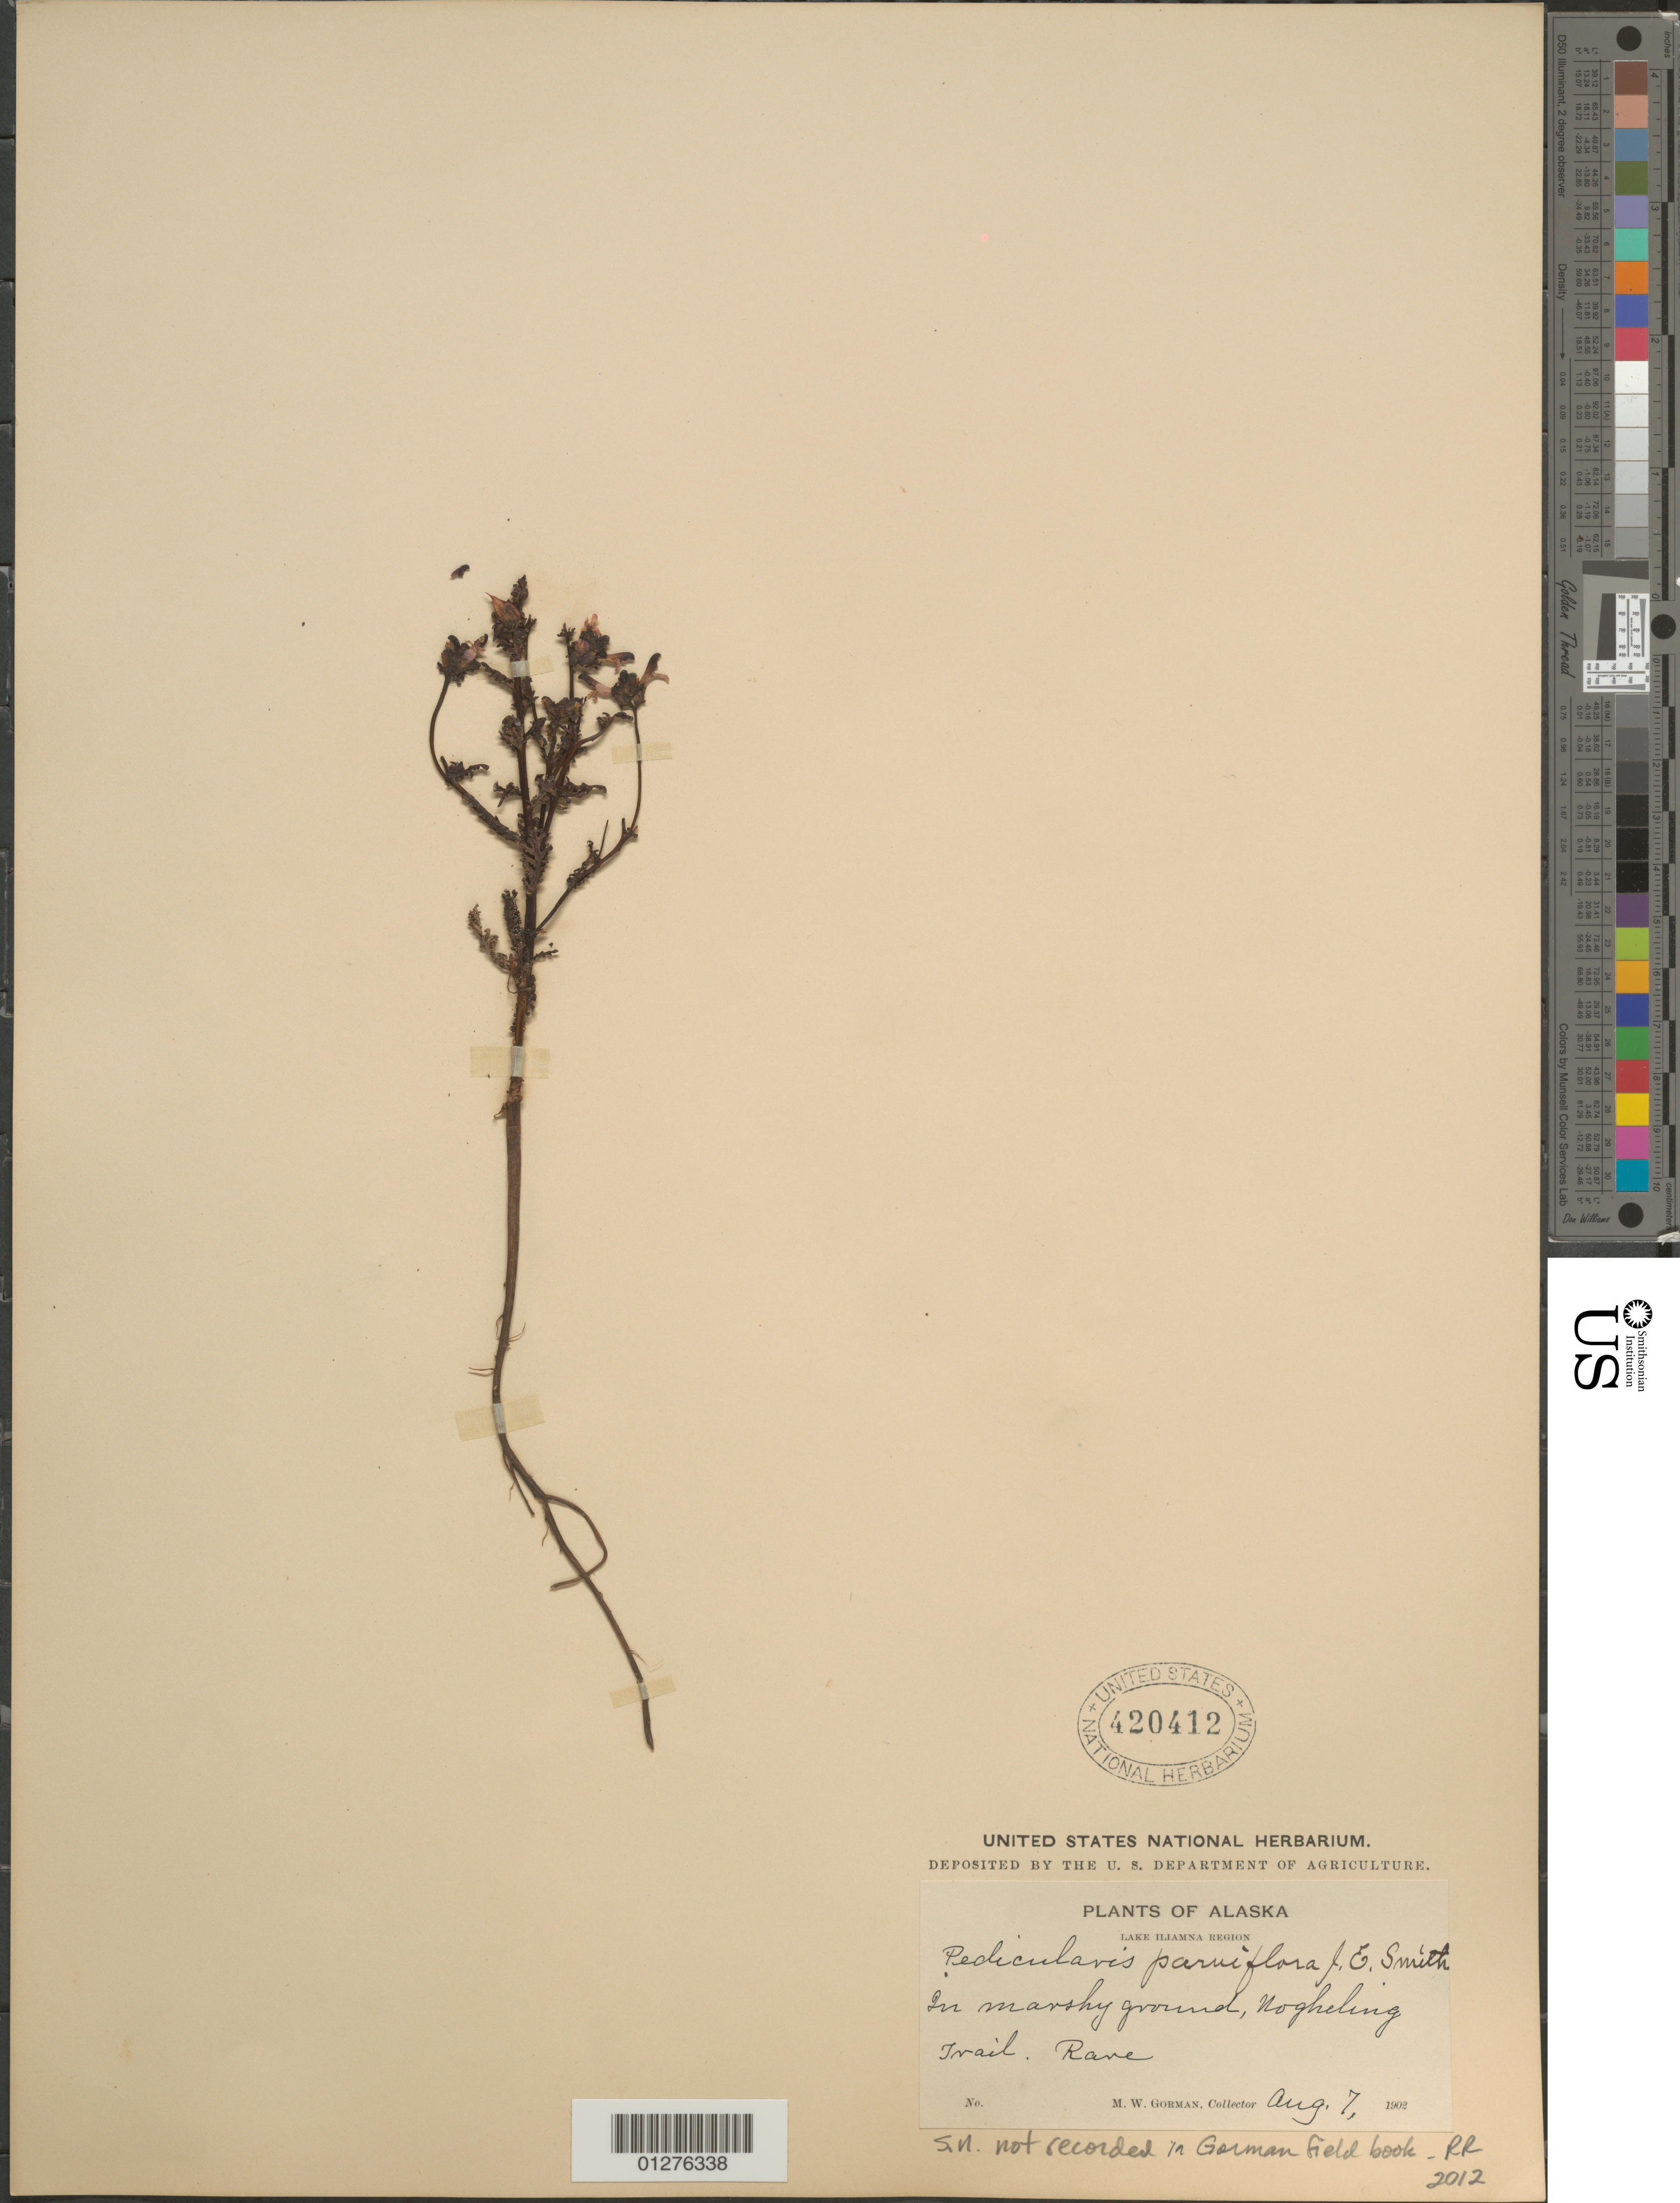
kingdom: Plantae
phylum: Tracheophyta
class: Magnoliopsida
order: Lamiales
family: Orobanchaceae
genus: Pedicularis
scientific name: Pedicularis parviflora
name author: Sm.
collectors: M. W. Gorman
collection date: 1902-08-07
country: United States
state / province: Alaska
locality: Nogheling Trail .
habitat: In marshy grounds.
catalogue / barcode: US 420412